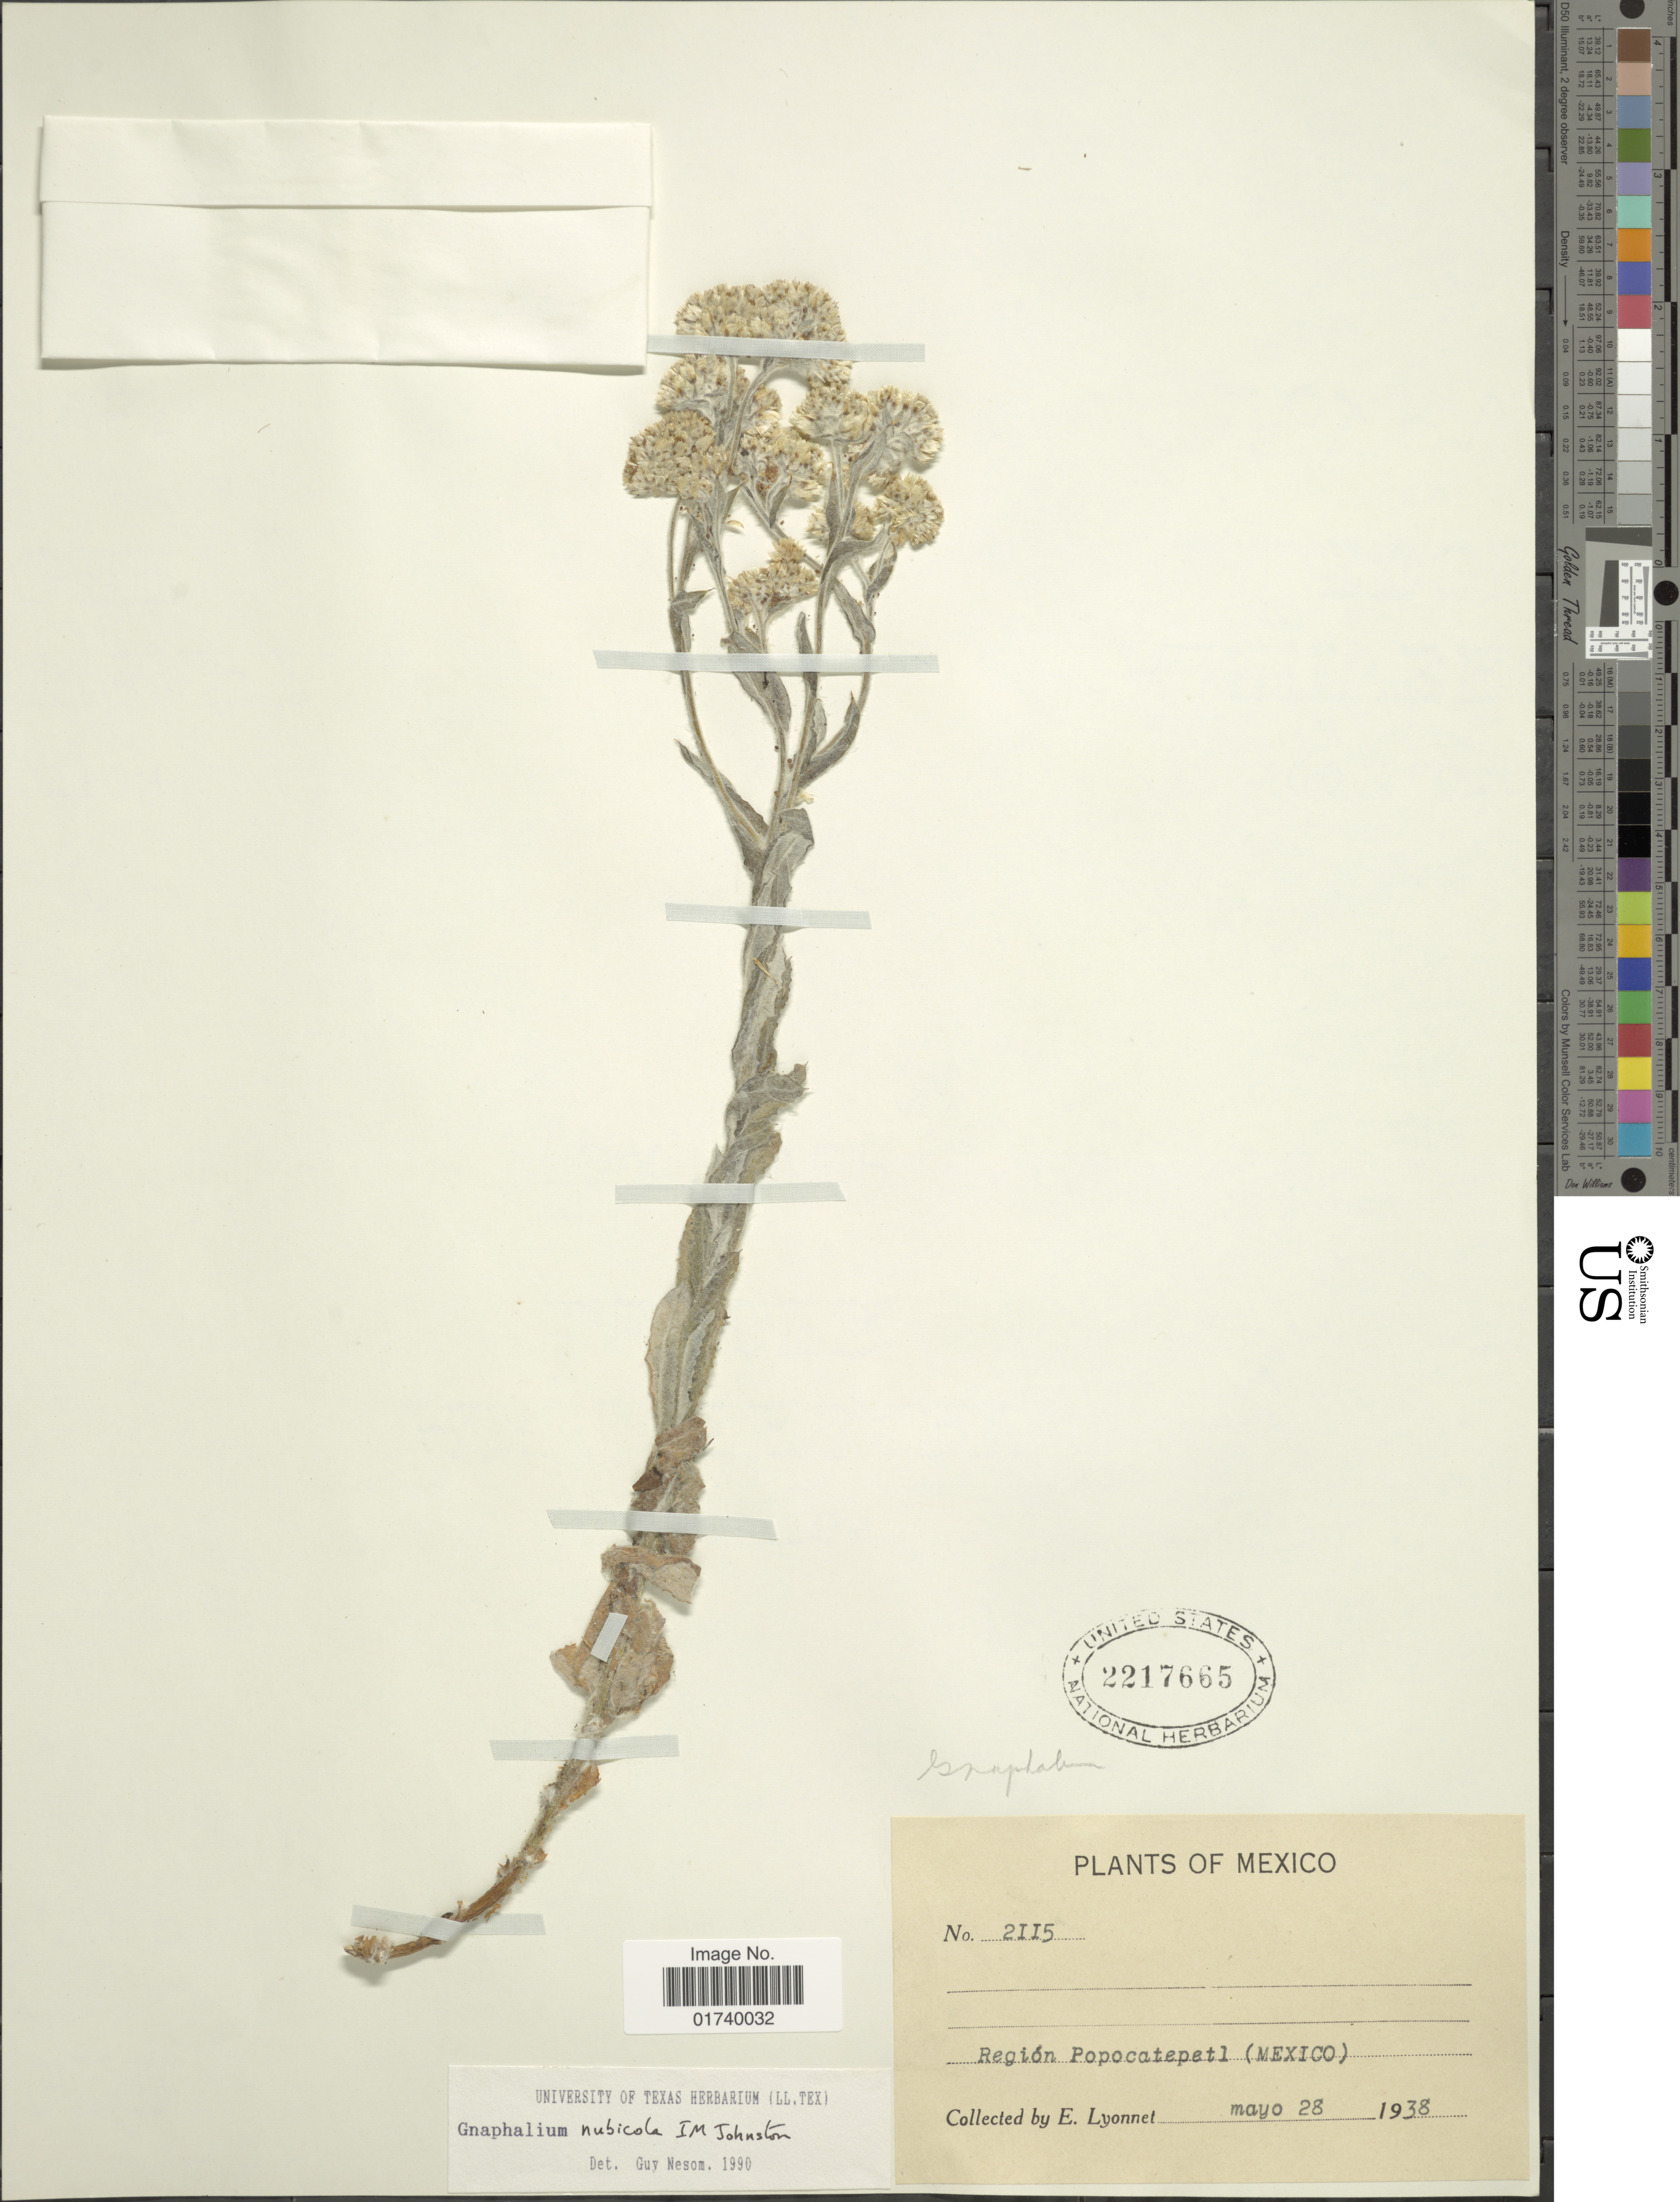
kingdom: Plantae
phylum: Tracheophyta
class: Magnoliopsida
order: Asterales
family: Asteraceae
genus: Pseudognaphalium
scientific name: Pseudognaphalium nubicola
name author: (I.M. Johnst.) Anderb.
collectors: E. Lyonnet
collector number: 2115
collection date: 1938-05-28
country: Mexico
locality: Region Popocatepetl.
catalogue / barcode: US 2217665